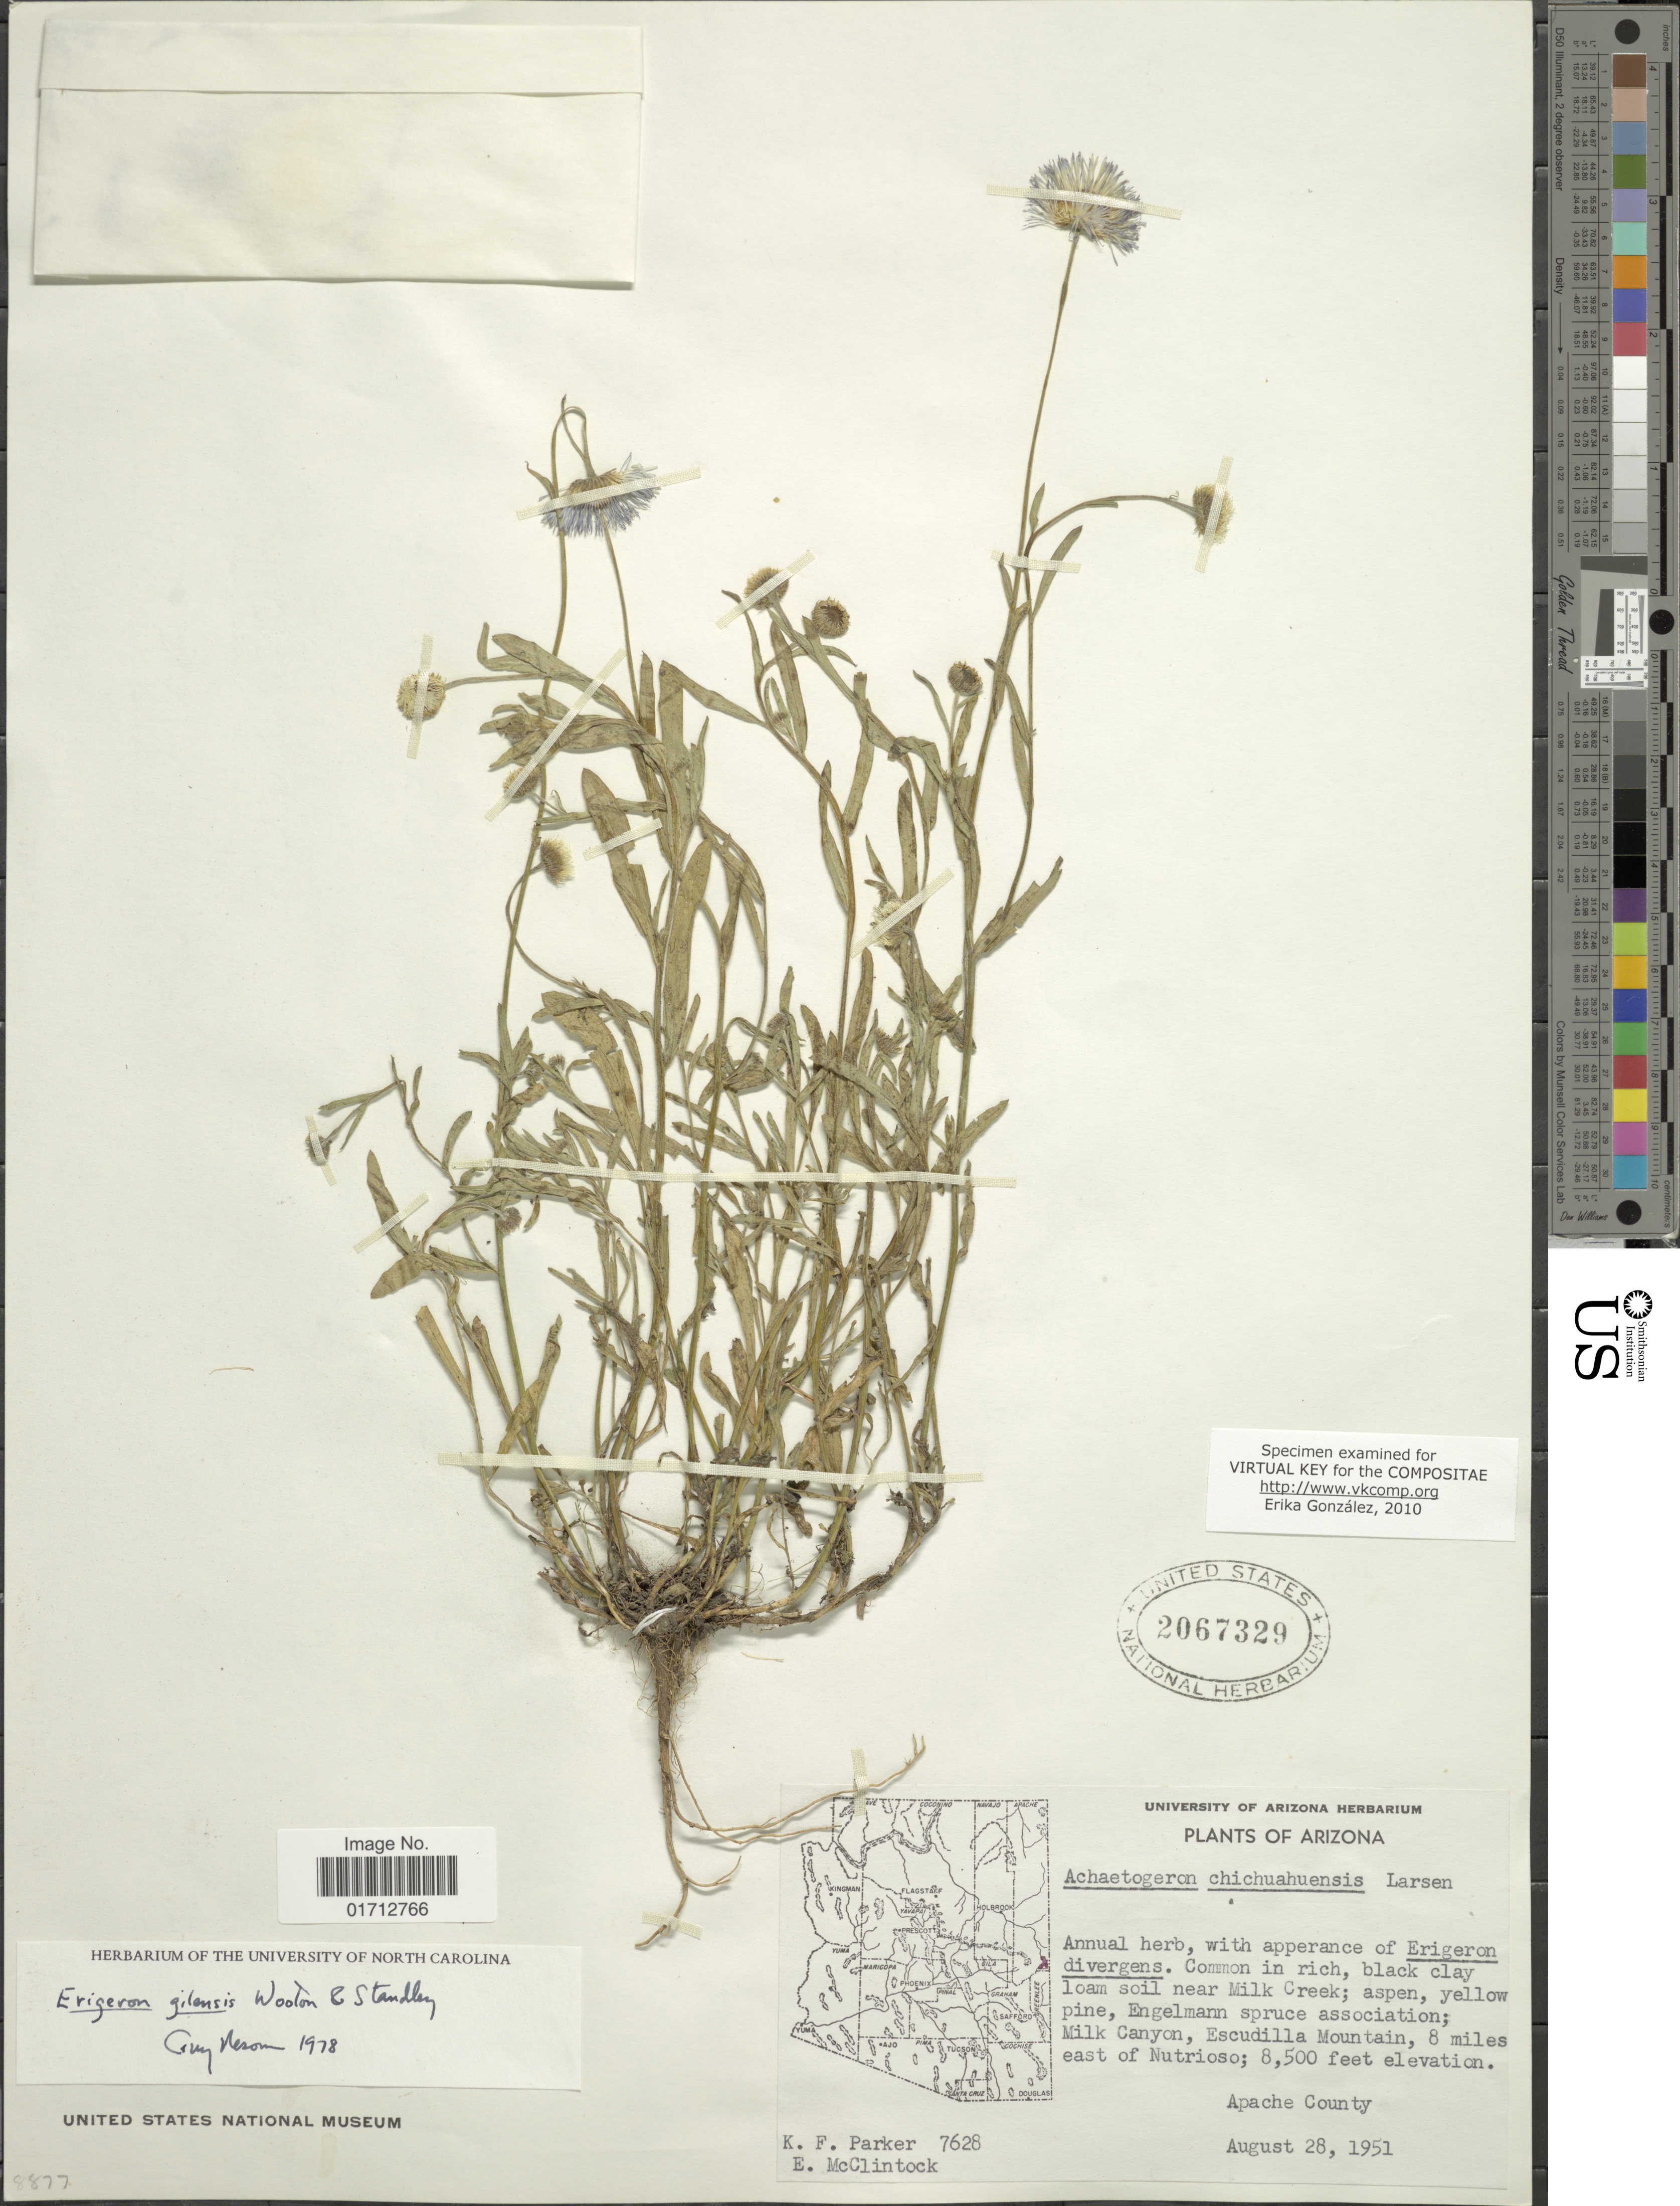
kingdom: Plantae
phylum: Tracheophyta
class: Magnoliopsida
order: Asterales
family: Asteraceae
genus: Erigeron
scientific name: Erigeron gilensis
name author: Wooton & Standl.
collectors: K. F. Parker & E. McClintock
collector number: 7628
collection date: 1951-08-28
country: United States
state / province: Arizona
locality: Near Milk Creek, Milk Canyon, Escudilla Mountain, 8 miles east of Nutrioso, Apache County.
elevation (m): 2591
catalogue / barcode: US 2067329